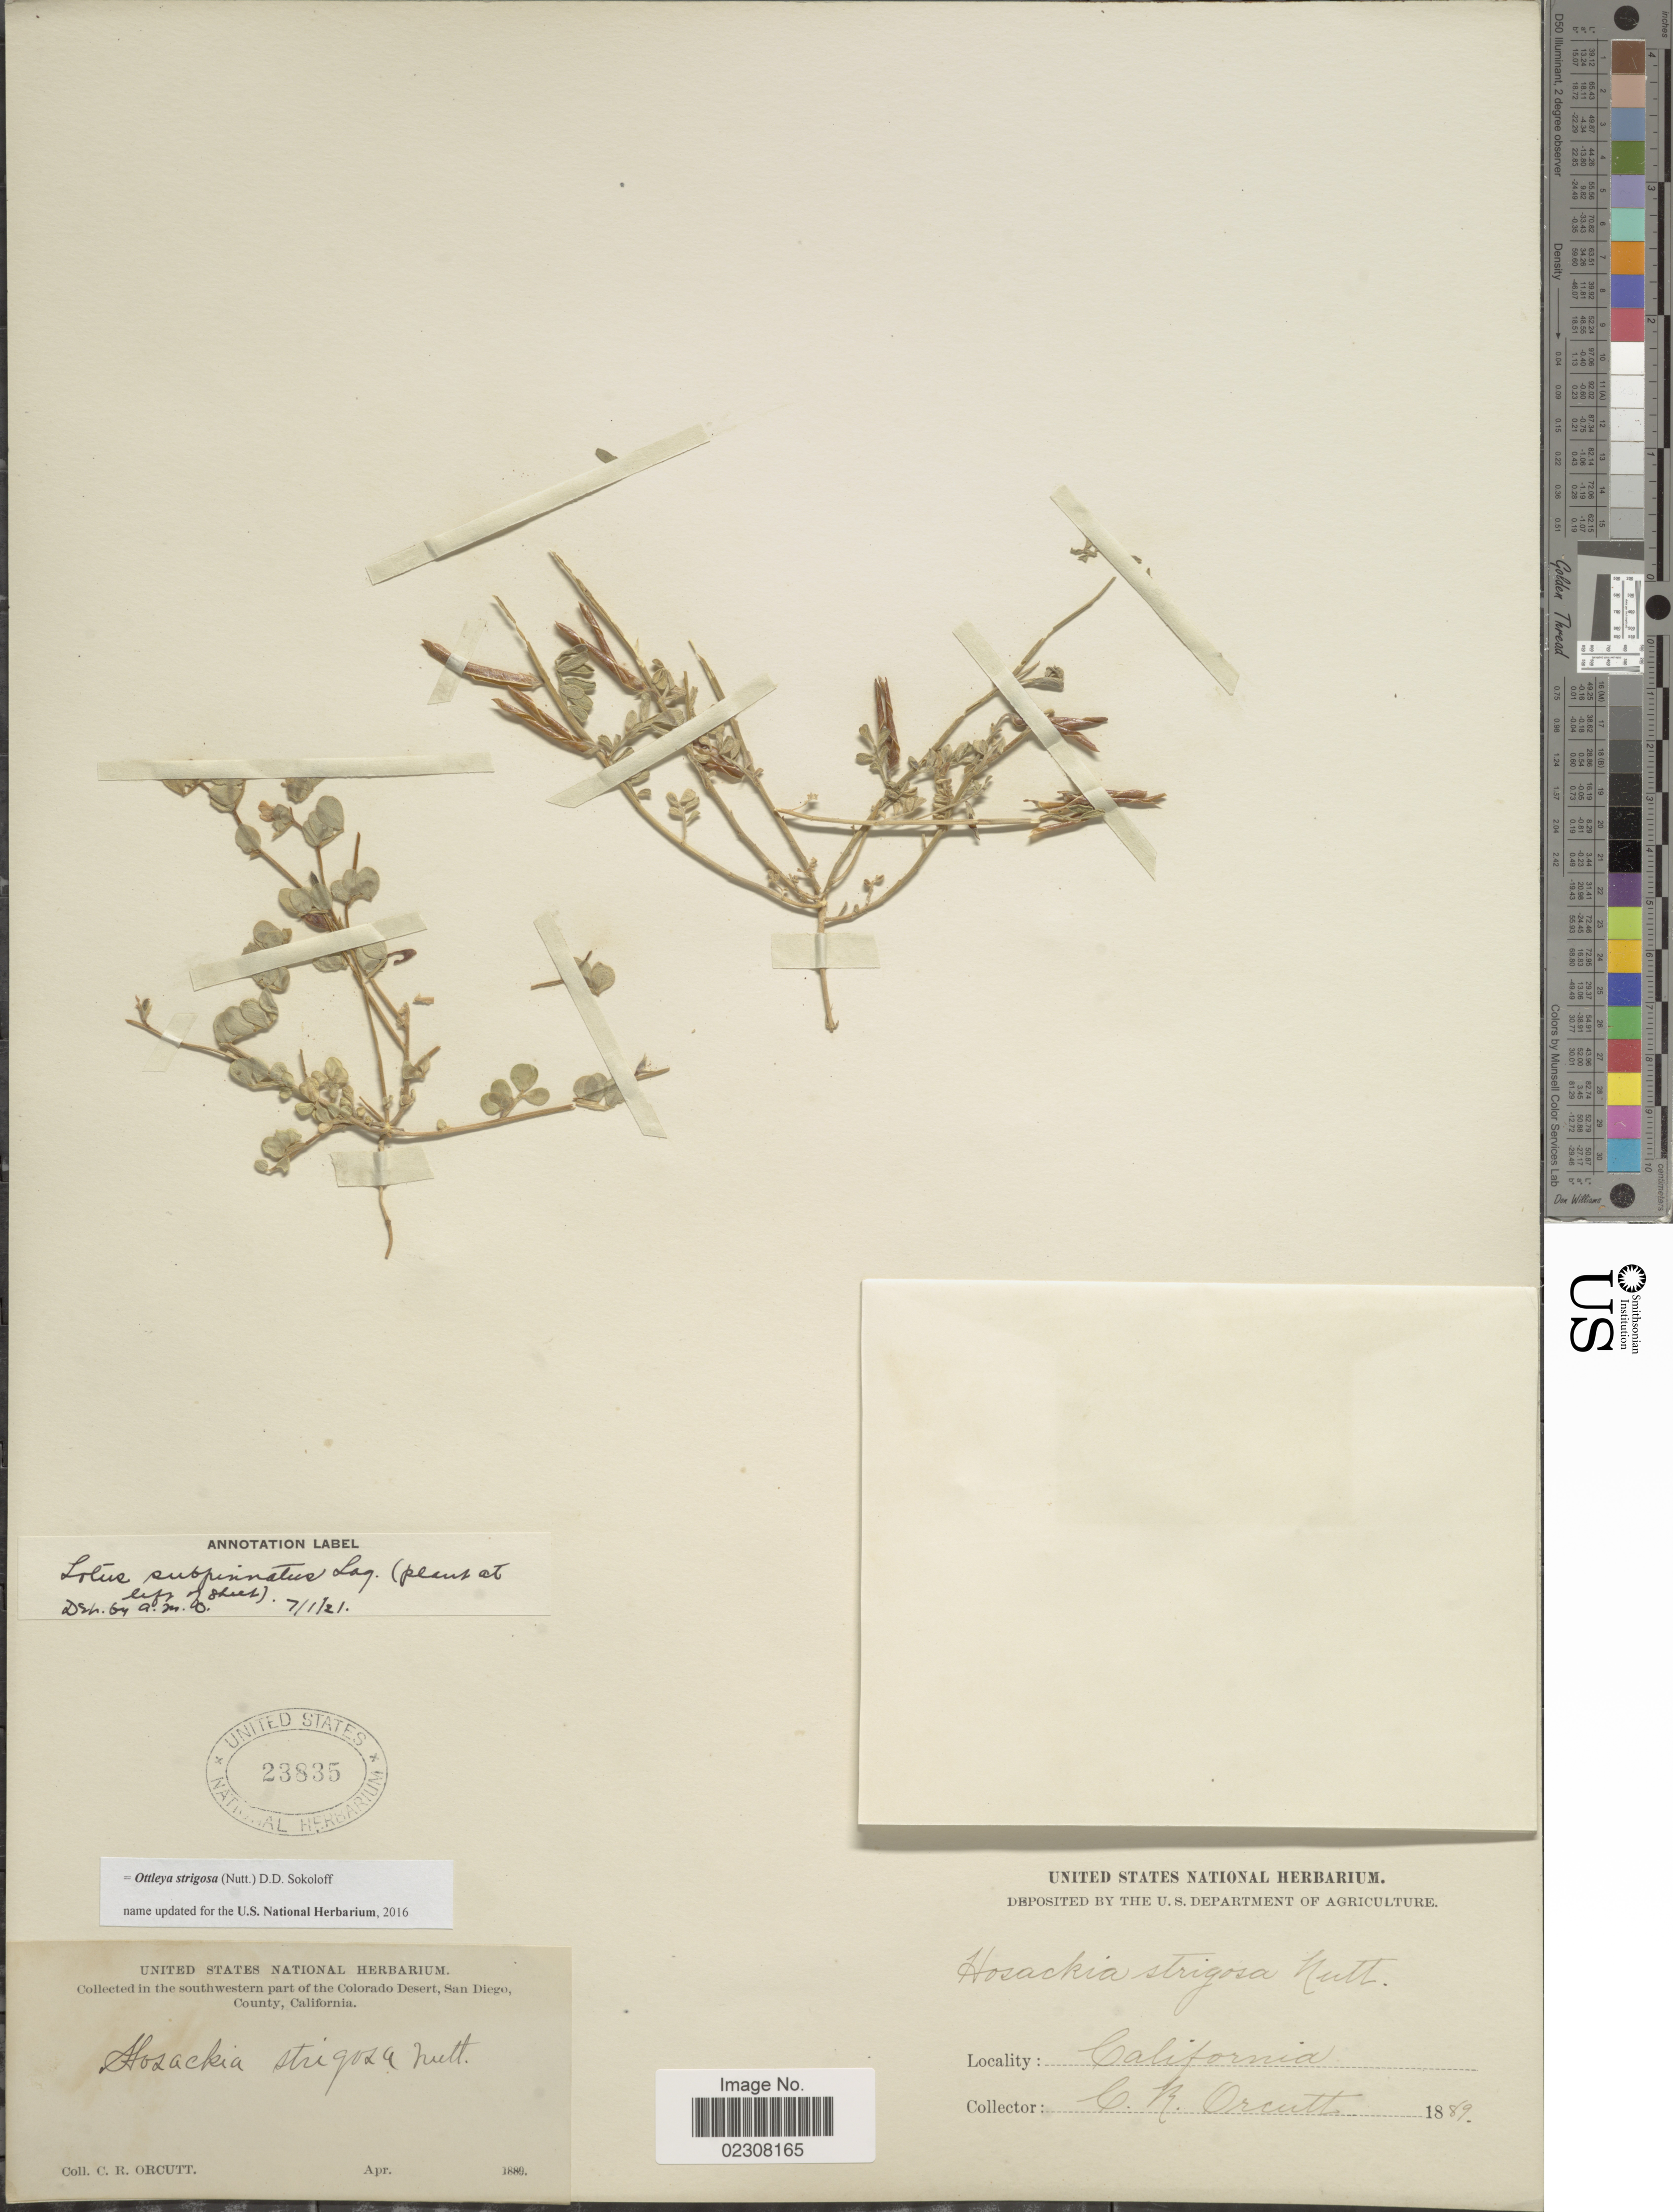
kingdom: Plantae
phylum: Tracheophyta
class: Magnoliopsida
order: Fabales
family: Fabaceae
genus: Ottleya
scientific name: Ottleya strigosa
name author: (Nutt.) D.D. Sokoloff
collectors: C. R. Orcutt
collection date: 1889-04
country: United States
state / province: California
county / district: San Diego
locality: Southwestern part of the Colorado Desert, San Diego County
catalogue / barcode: US 23835